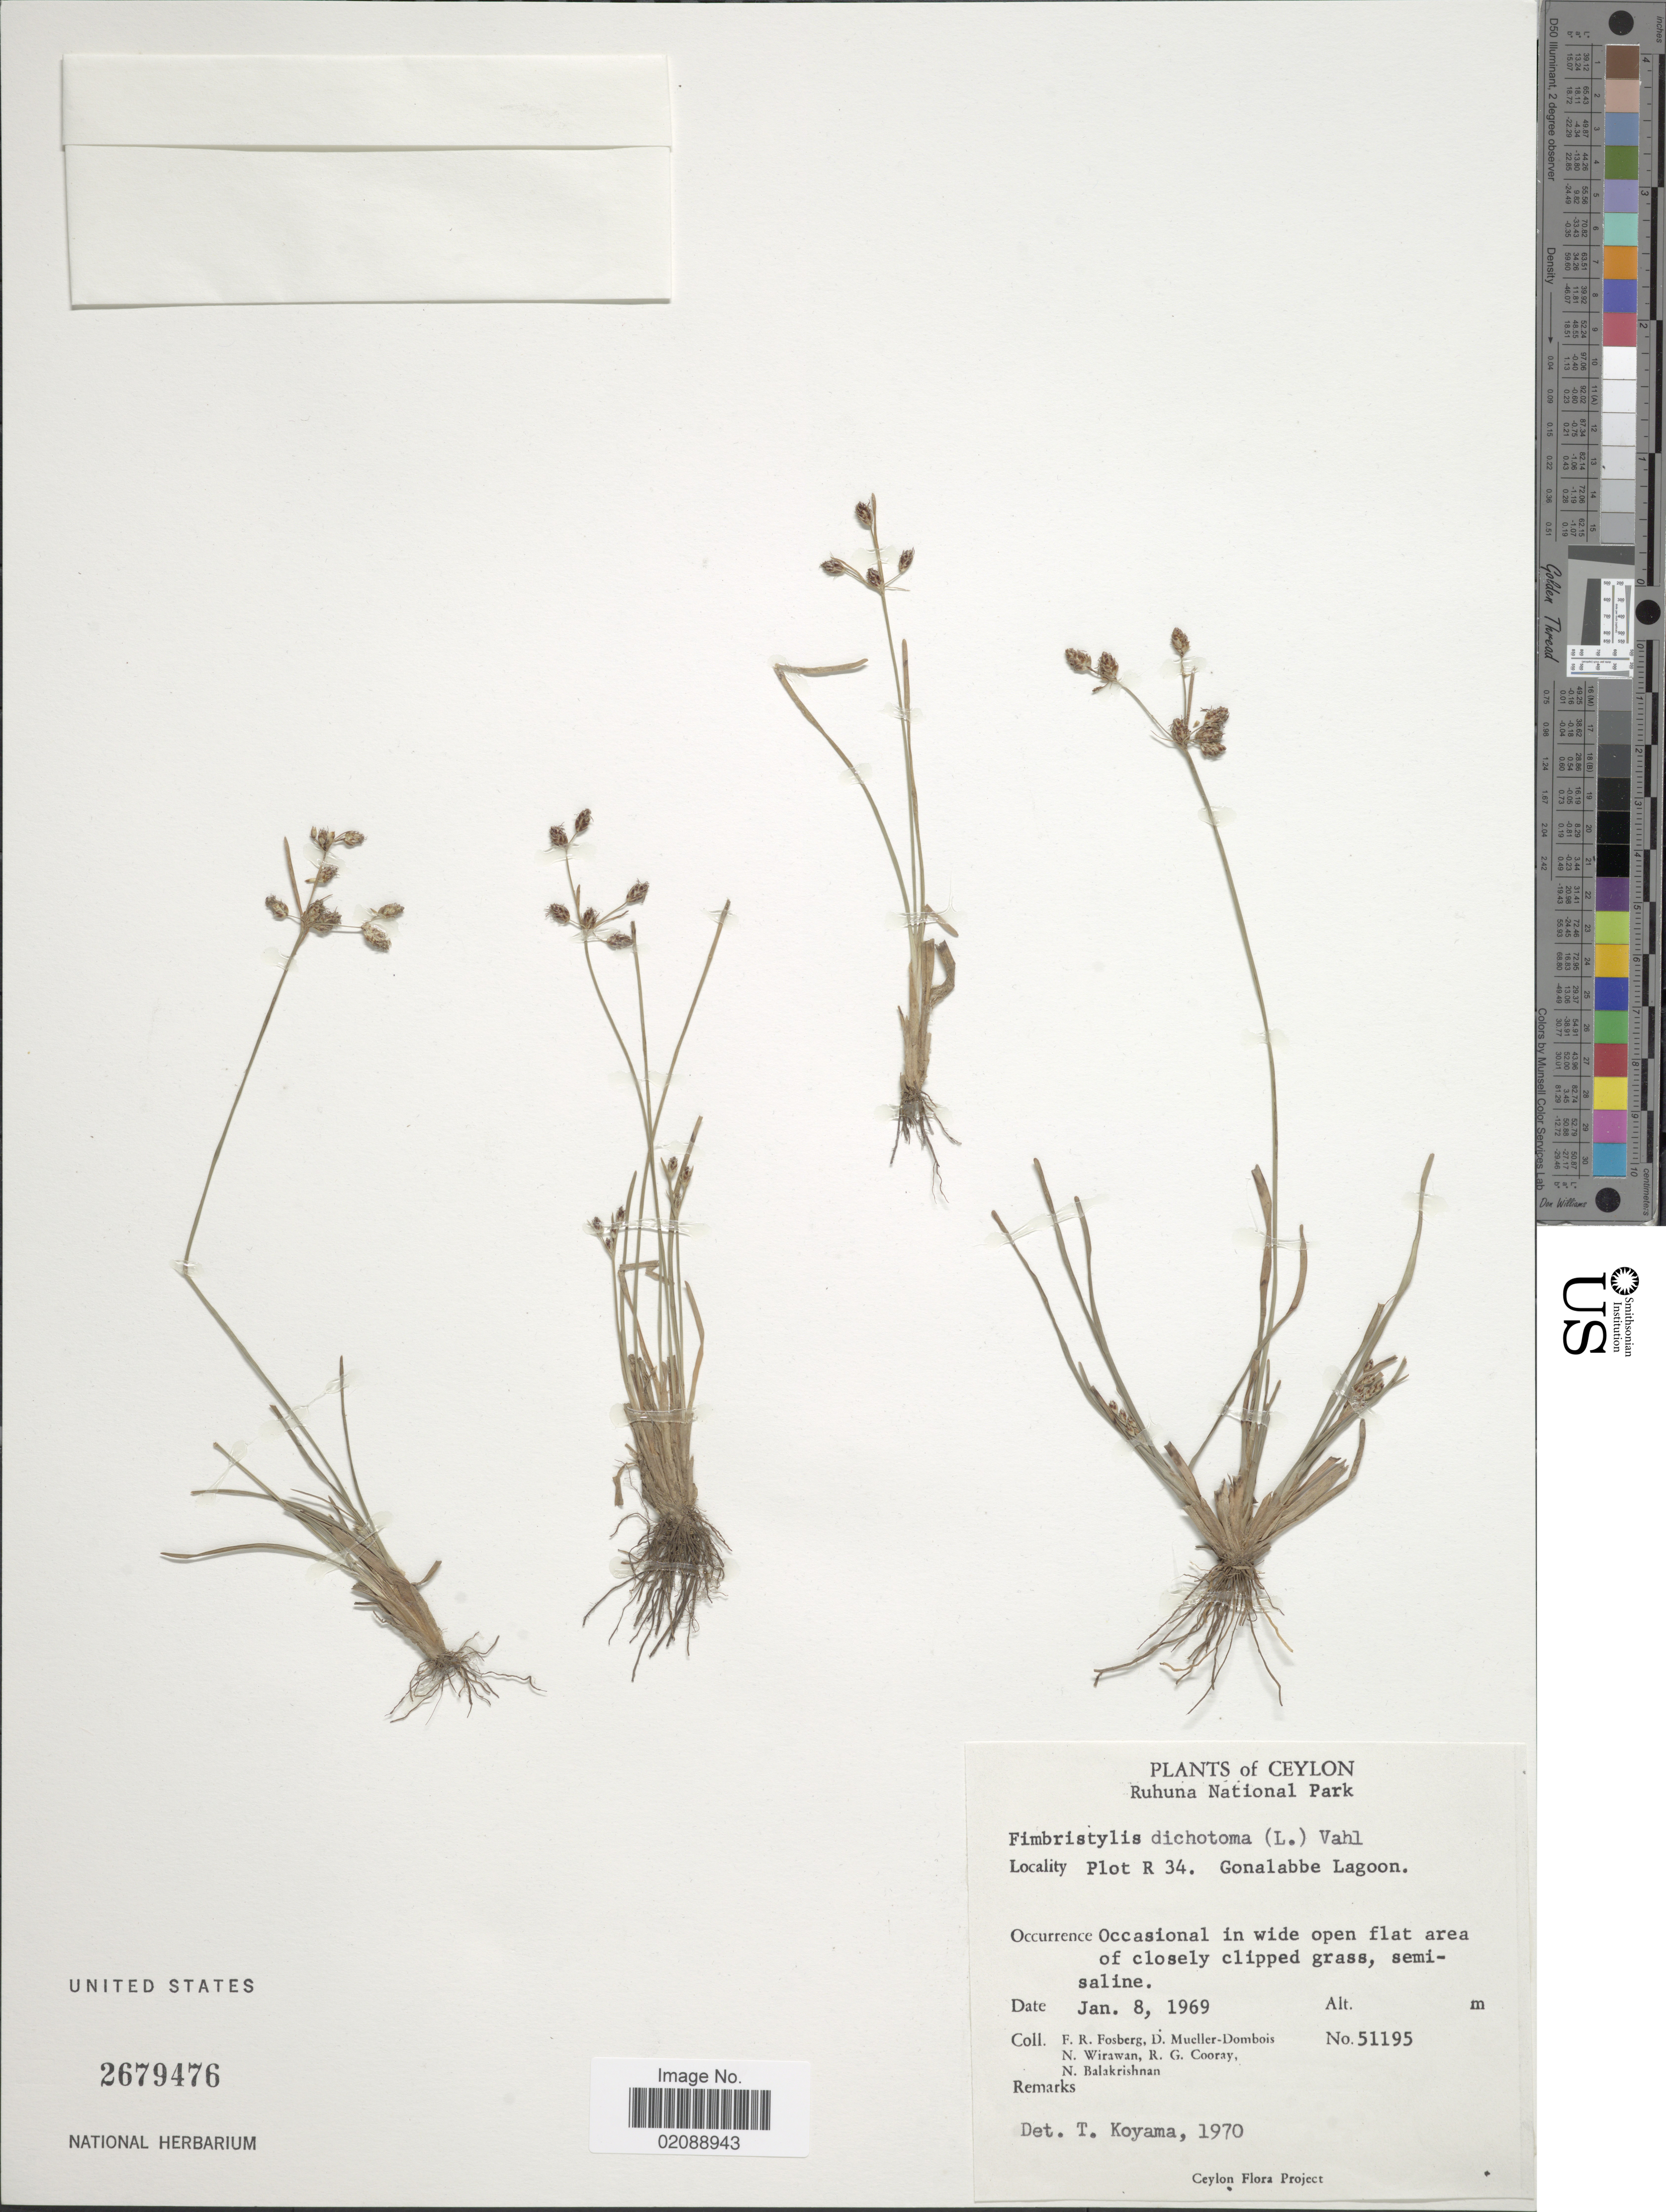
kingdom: Plantae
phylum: Tracheophyta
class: Liliopsida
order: Poales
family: Cyperaceae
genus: Fimbristylis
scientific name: Fimbristylis dichotoma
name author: (L.) Vahl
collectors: F. R. Fosberg, D. Mueller-Dombois, N. Wirawan, R. Cooray & N. Balakrishnan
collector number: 51195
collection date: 1969-01-08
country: Sri Lanka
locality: Ceylon, Ruhuna National Park, Plot R 34, Gonalabbe Lagoon, occasional in wide open flat area of closely clipped grass.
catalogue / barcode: US 2679476